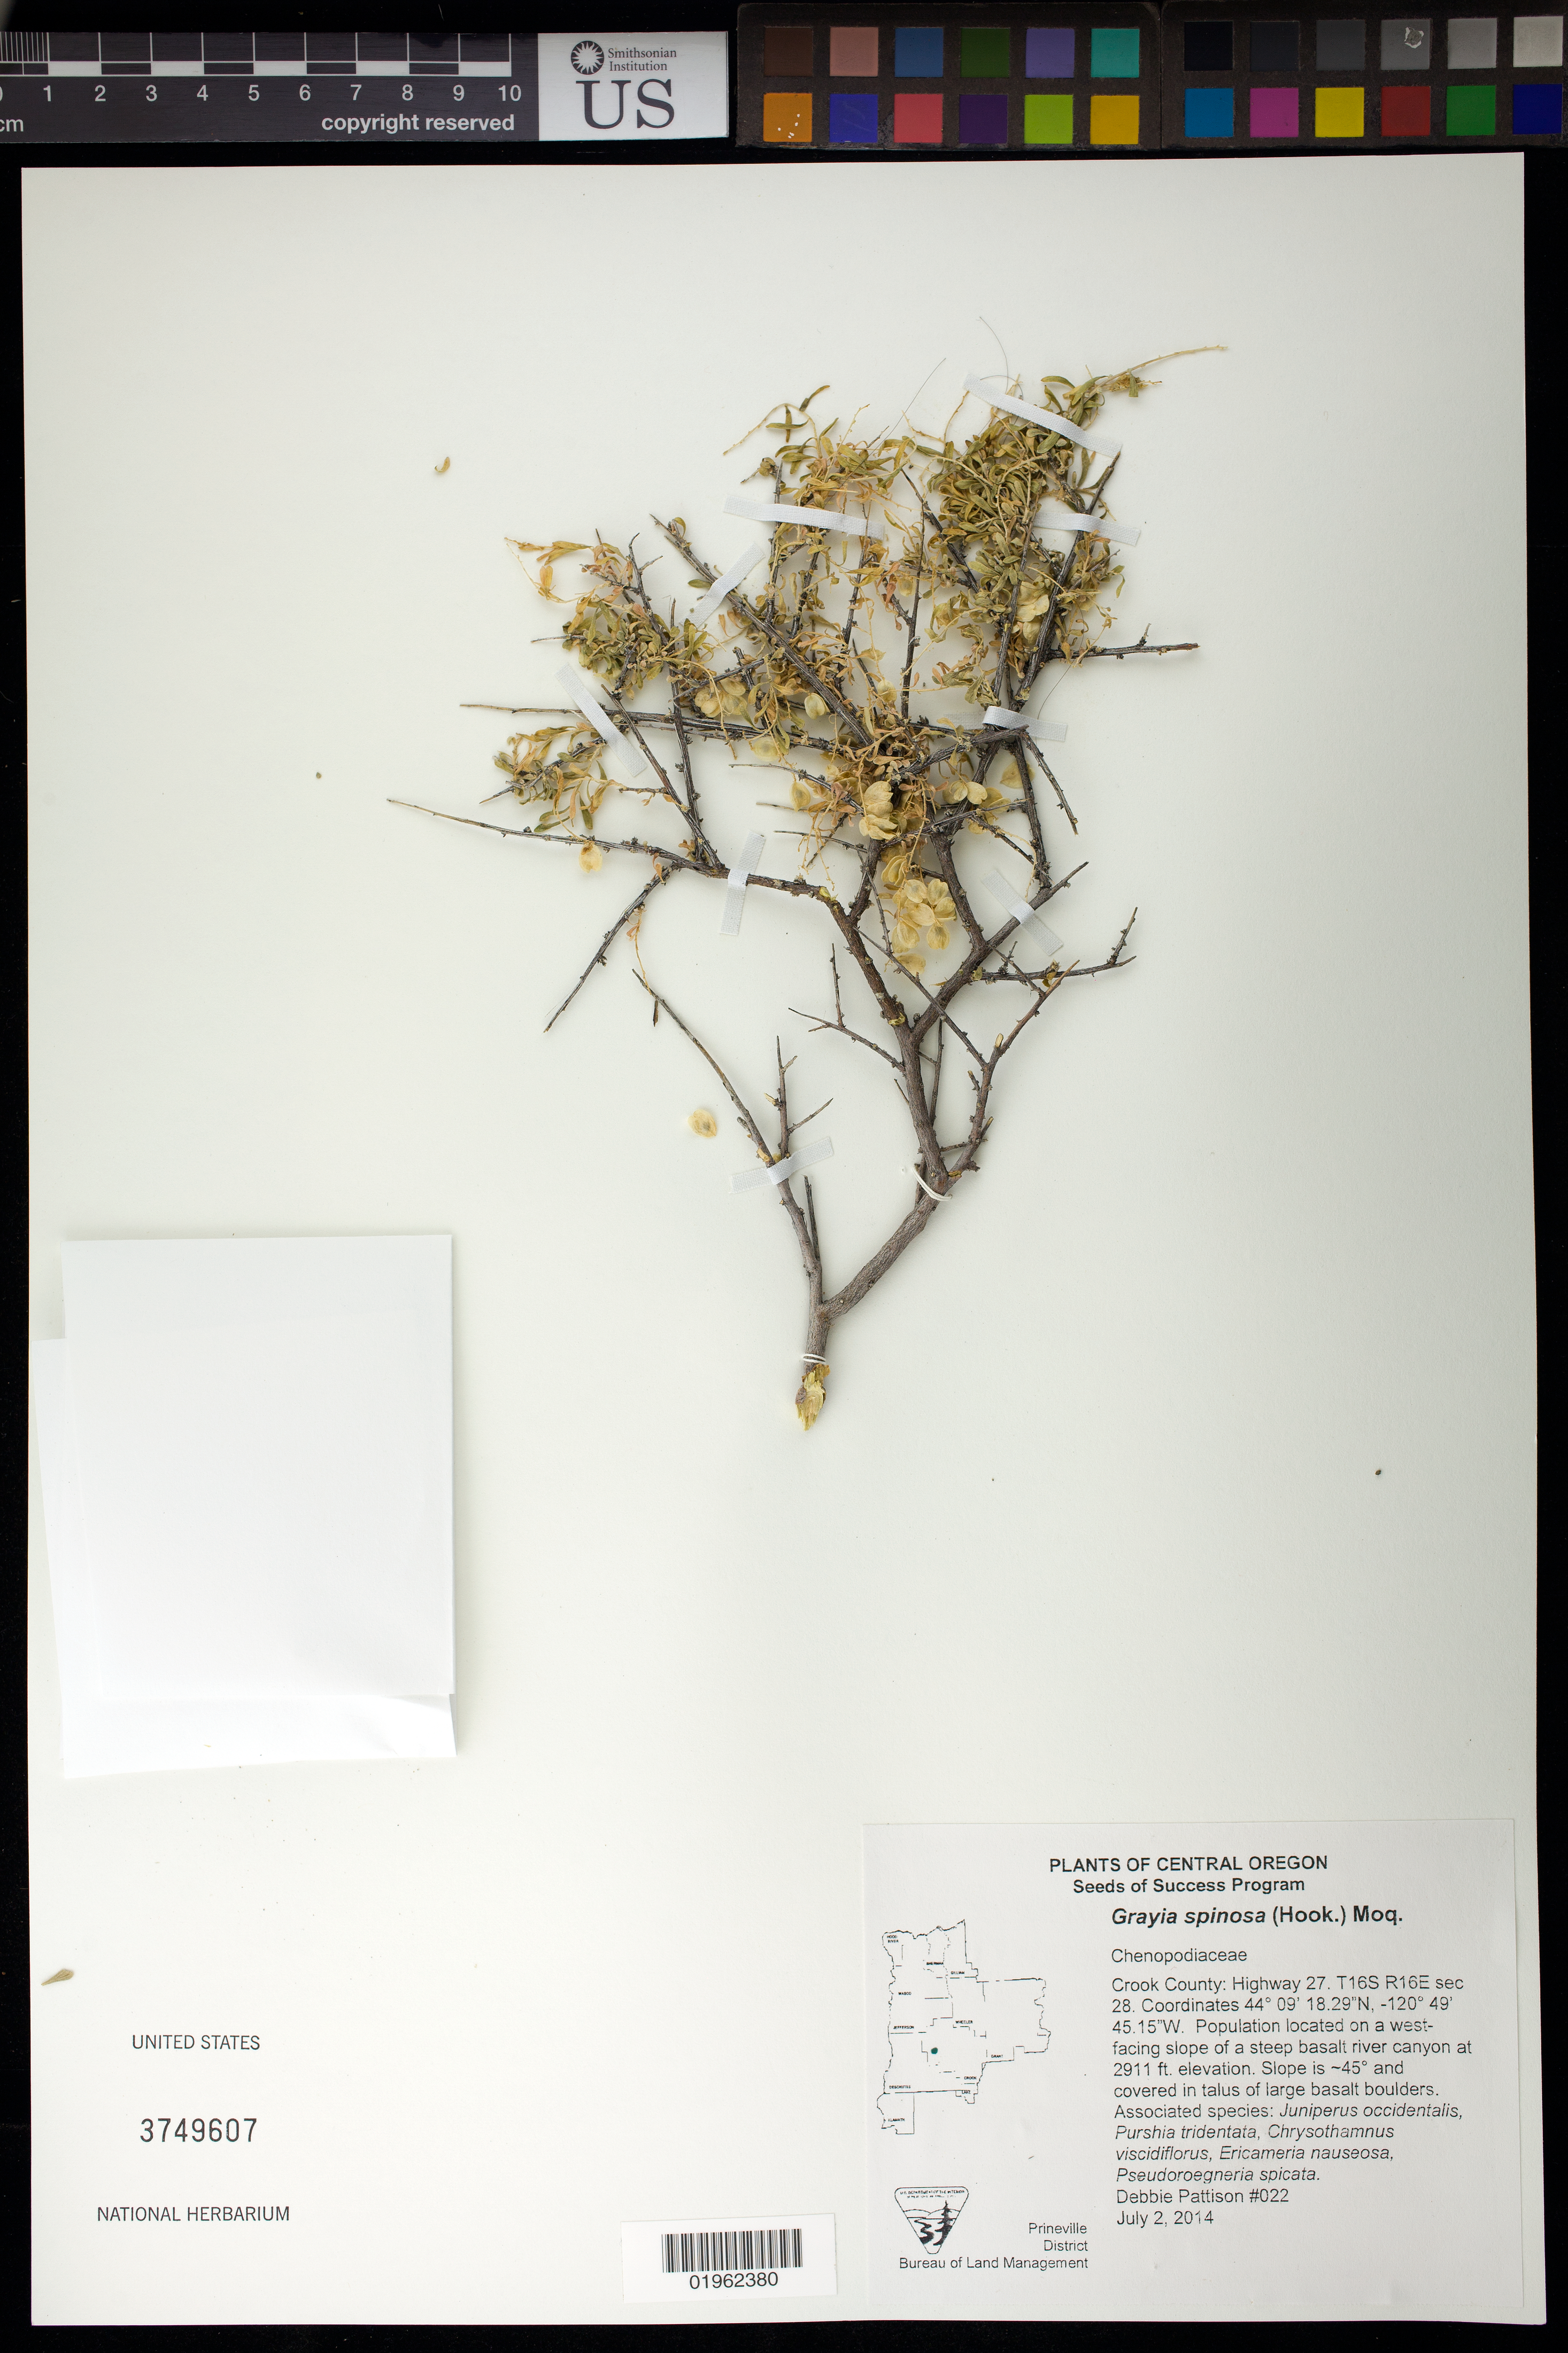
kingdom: Plantae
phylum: Tracheophyta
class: Magnoliopsida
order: Caryophyllales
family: Amaranthaceae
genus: Grayia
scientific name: Grayia spinosa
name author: (Hook.) Moq.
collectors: D. Pattison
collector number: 022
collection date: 2014-07-02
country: United States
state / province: Oregon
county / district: Crook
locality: Hwy 27. T17S R16E sec 28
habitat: In talus of large basalt boulders. With Juniperus occidentalis, Purshia tridentata, Ericameria nauseosa, ect.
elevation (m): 887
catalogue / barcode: US 3749607